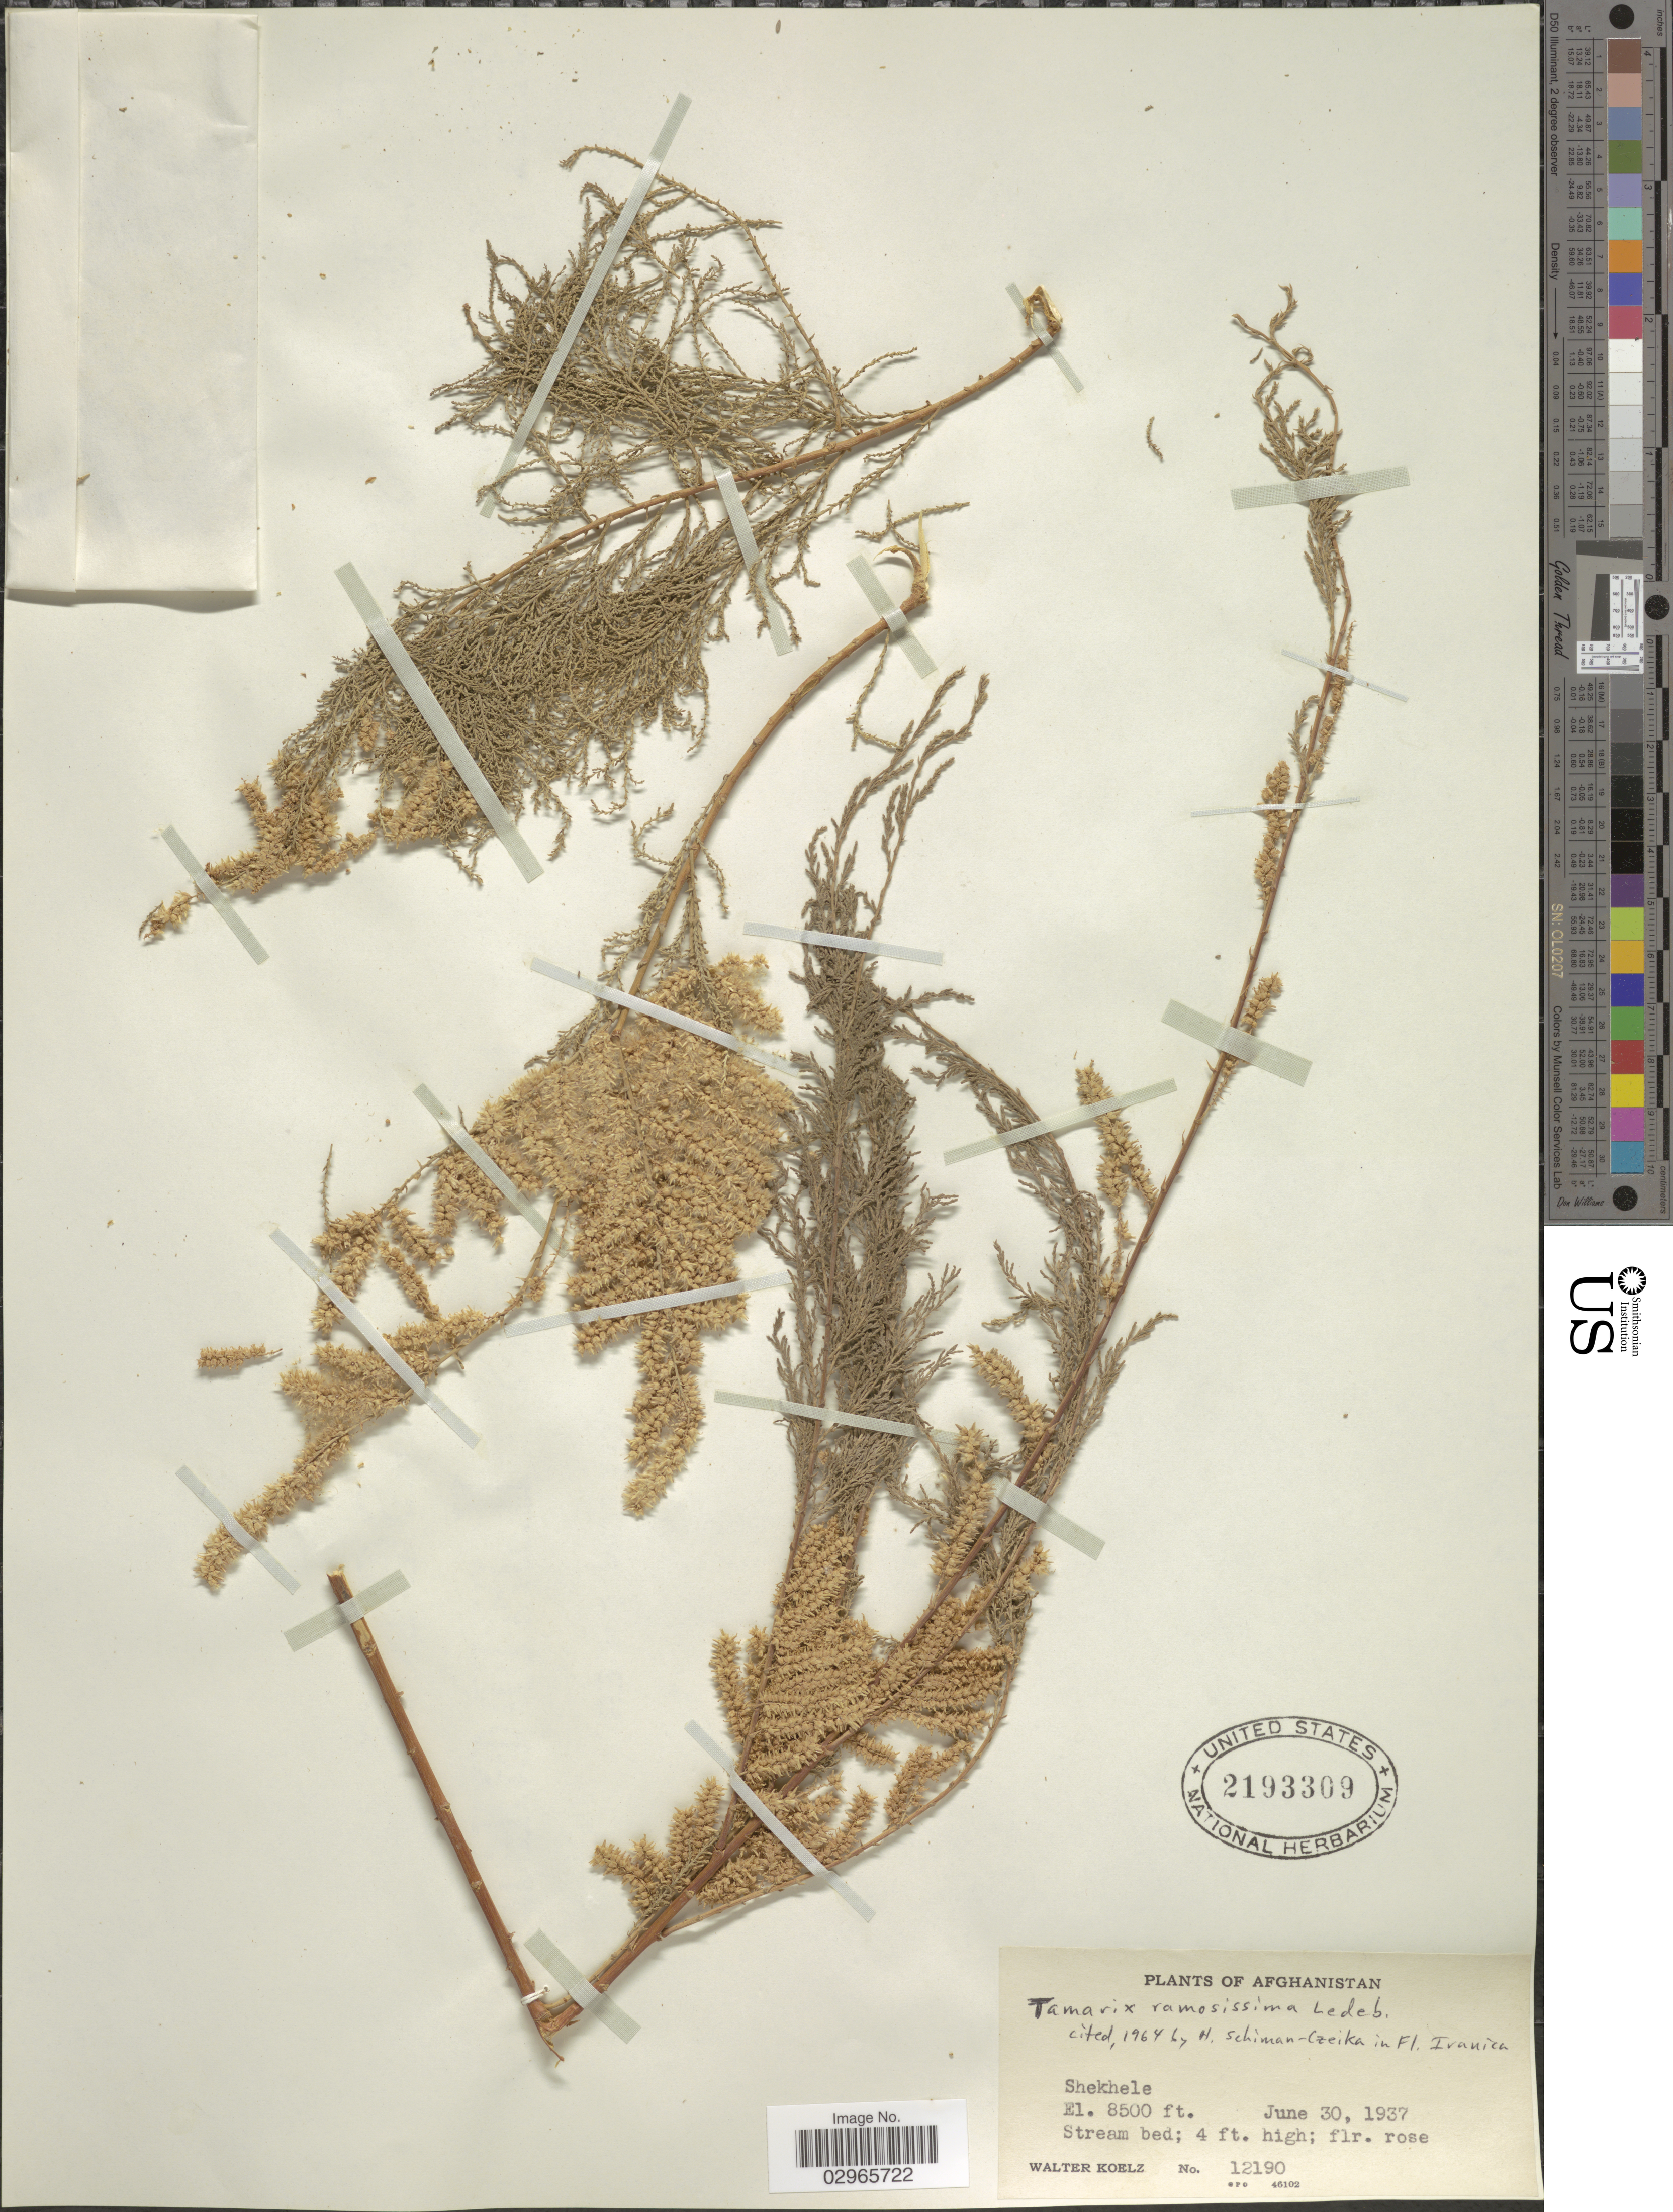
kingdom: Plantae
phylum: Tracheophyta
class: Magnoliopsida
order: Caryophyllales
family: Tamaricaceae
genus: Tamarix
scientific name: Tamarix ramosissima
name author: Ledeb.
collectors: W. N. Koelz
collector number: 12190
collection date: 1937-06-30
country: Afghanistan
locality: Shekhele.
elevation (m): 2591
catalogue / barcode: US 2193309